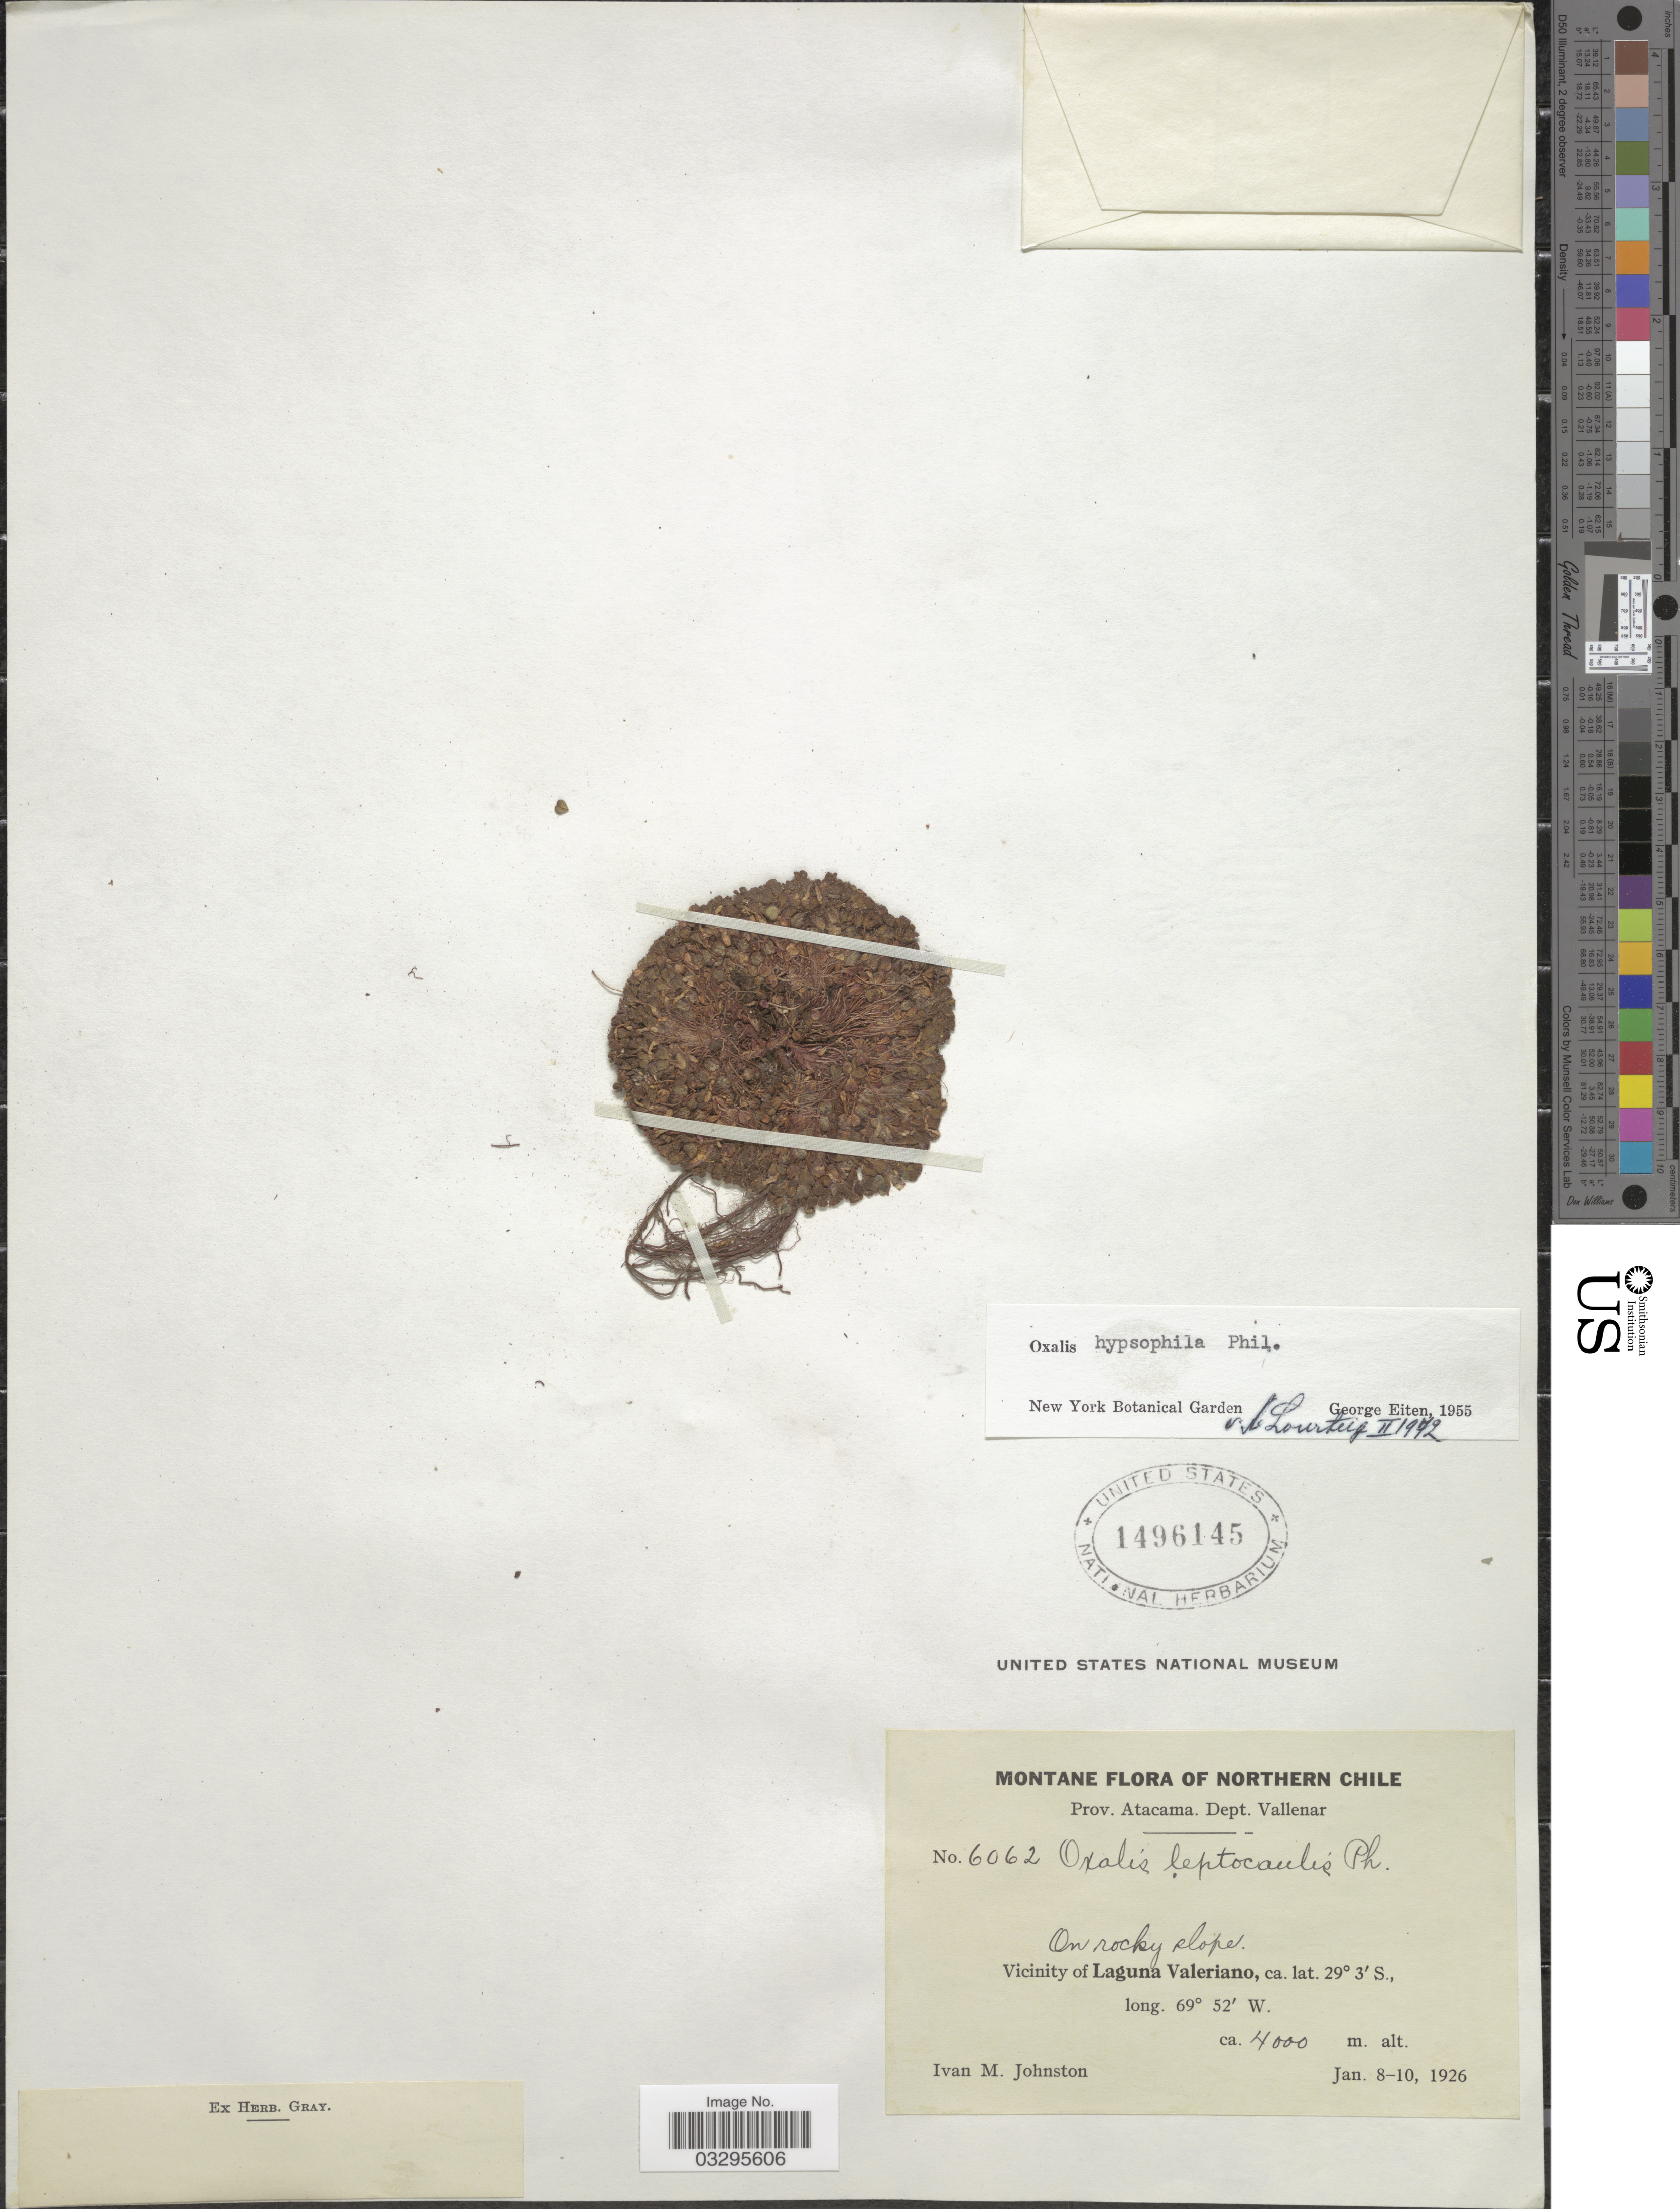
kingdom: Plantae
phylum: Tracheophyta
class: Magnoliopsida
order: Oxalidales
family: Oxalidaceae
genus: Oxalis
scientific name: Oxalis hypsophila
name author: Phil.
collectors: I.M. Johnston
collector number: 6062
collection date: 1926-01-08/1926-01-10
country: Chile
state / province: Atacama (III)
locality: Northern Chile, Dept. Vallenar, Vicinity of Laguna Valeriano.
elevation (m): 4000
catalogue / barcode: US 1496145